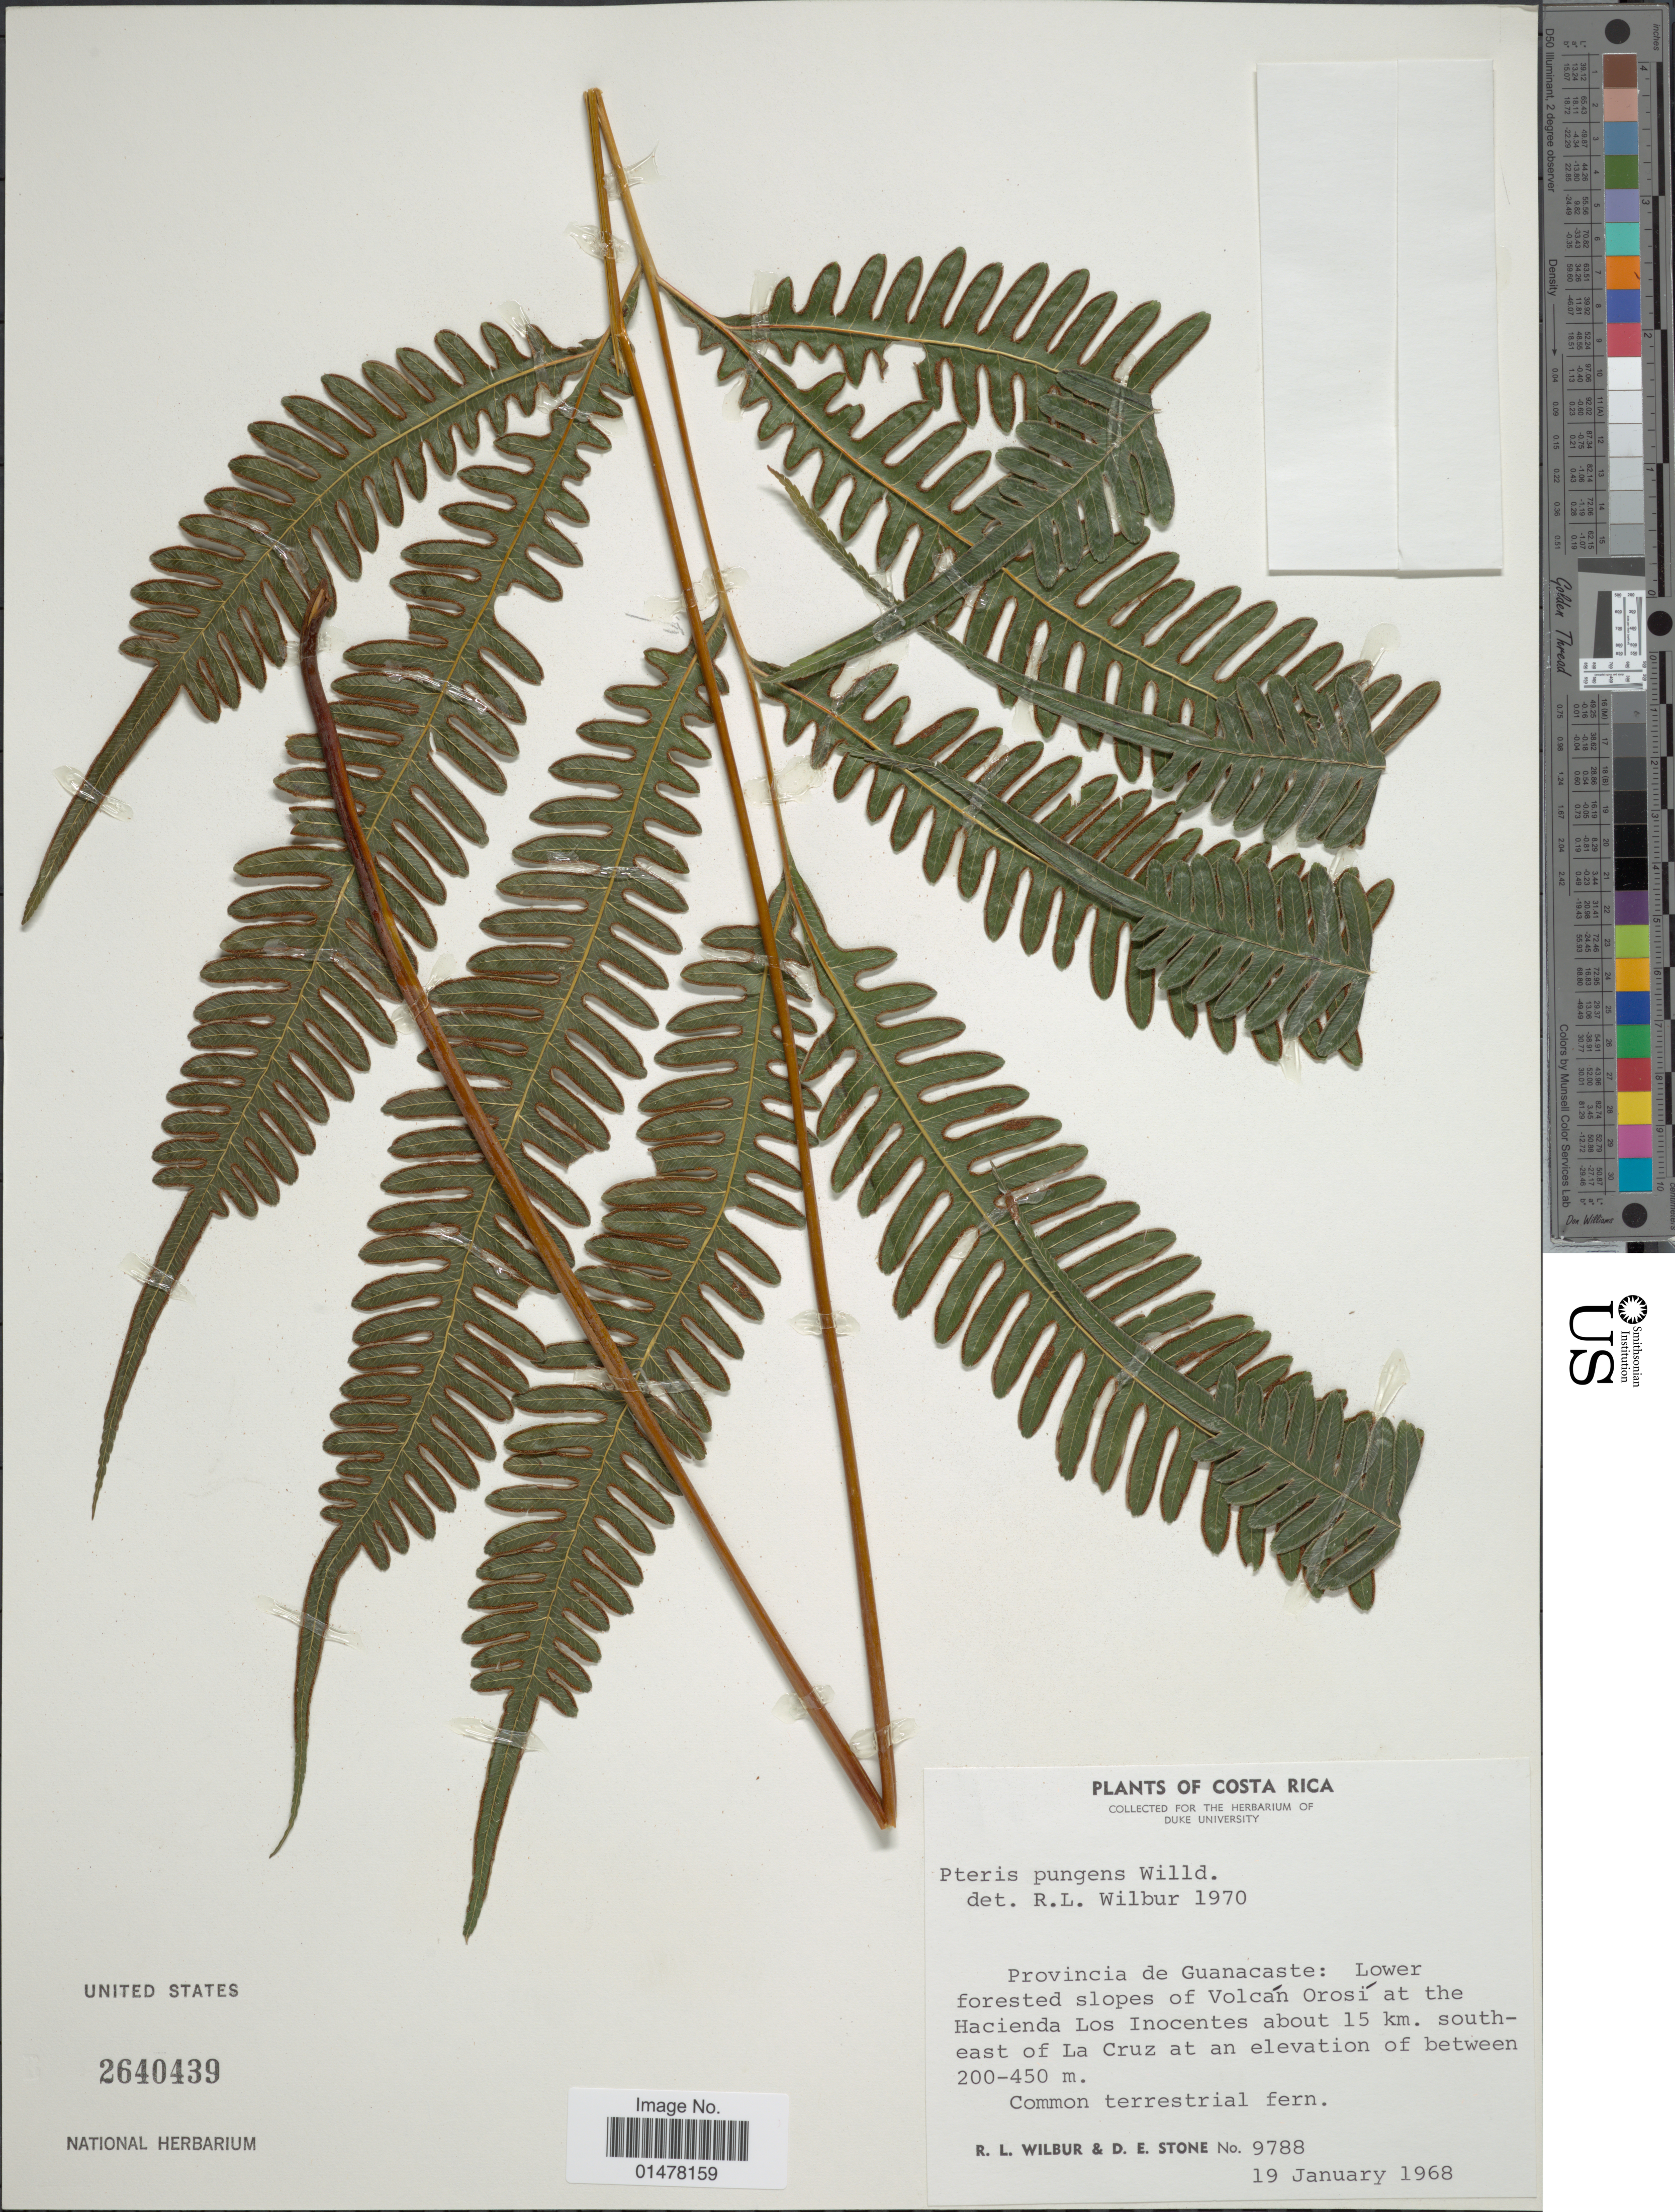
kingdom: Plantae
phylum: Tracheophyta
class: Polypodiopsida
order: Polypodiales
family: Pteridaceae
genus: Pteris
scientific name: Pteris pungens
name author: Willd.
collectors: R. L. Wilbur & D. E. Stone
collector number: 9788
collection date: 1968-01-19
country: Costa Rica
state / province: Guanacaste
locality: Provincia de Guanacaste: lower forested slopes of volcan Orosi at the Hacienda Lis Inocentes about 15km south east of La Cruz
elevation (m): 200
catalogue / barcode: US 2640439